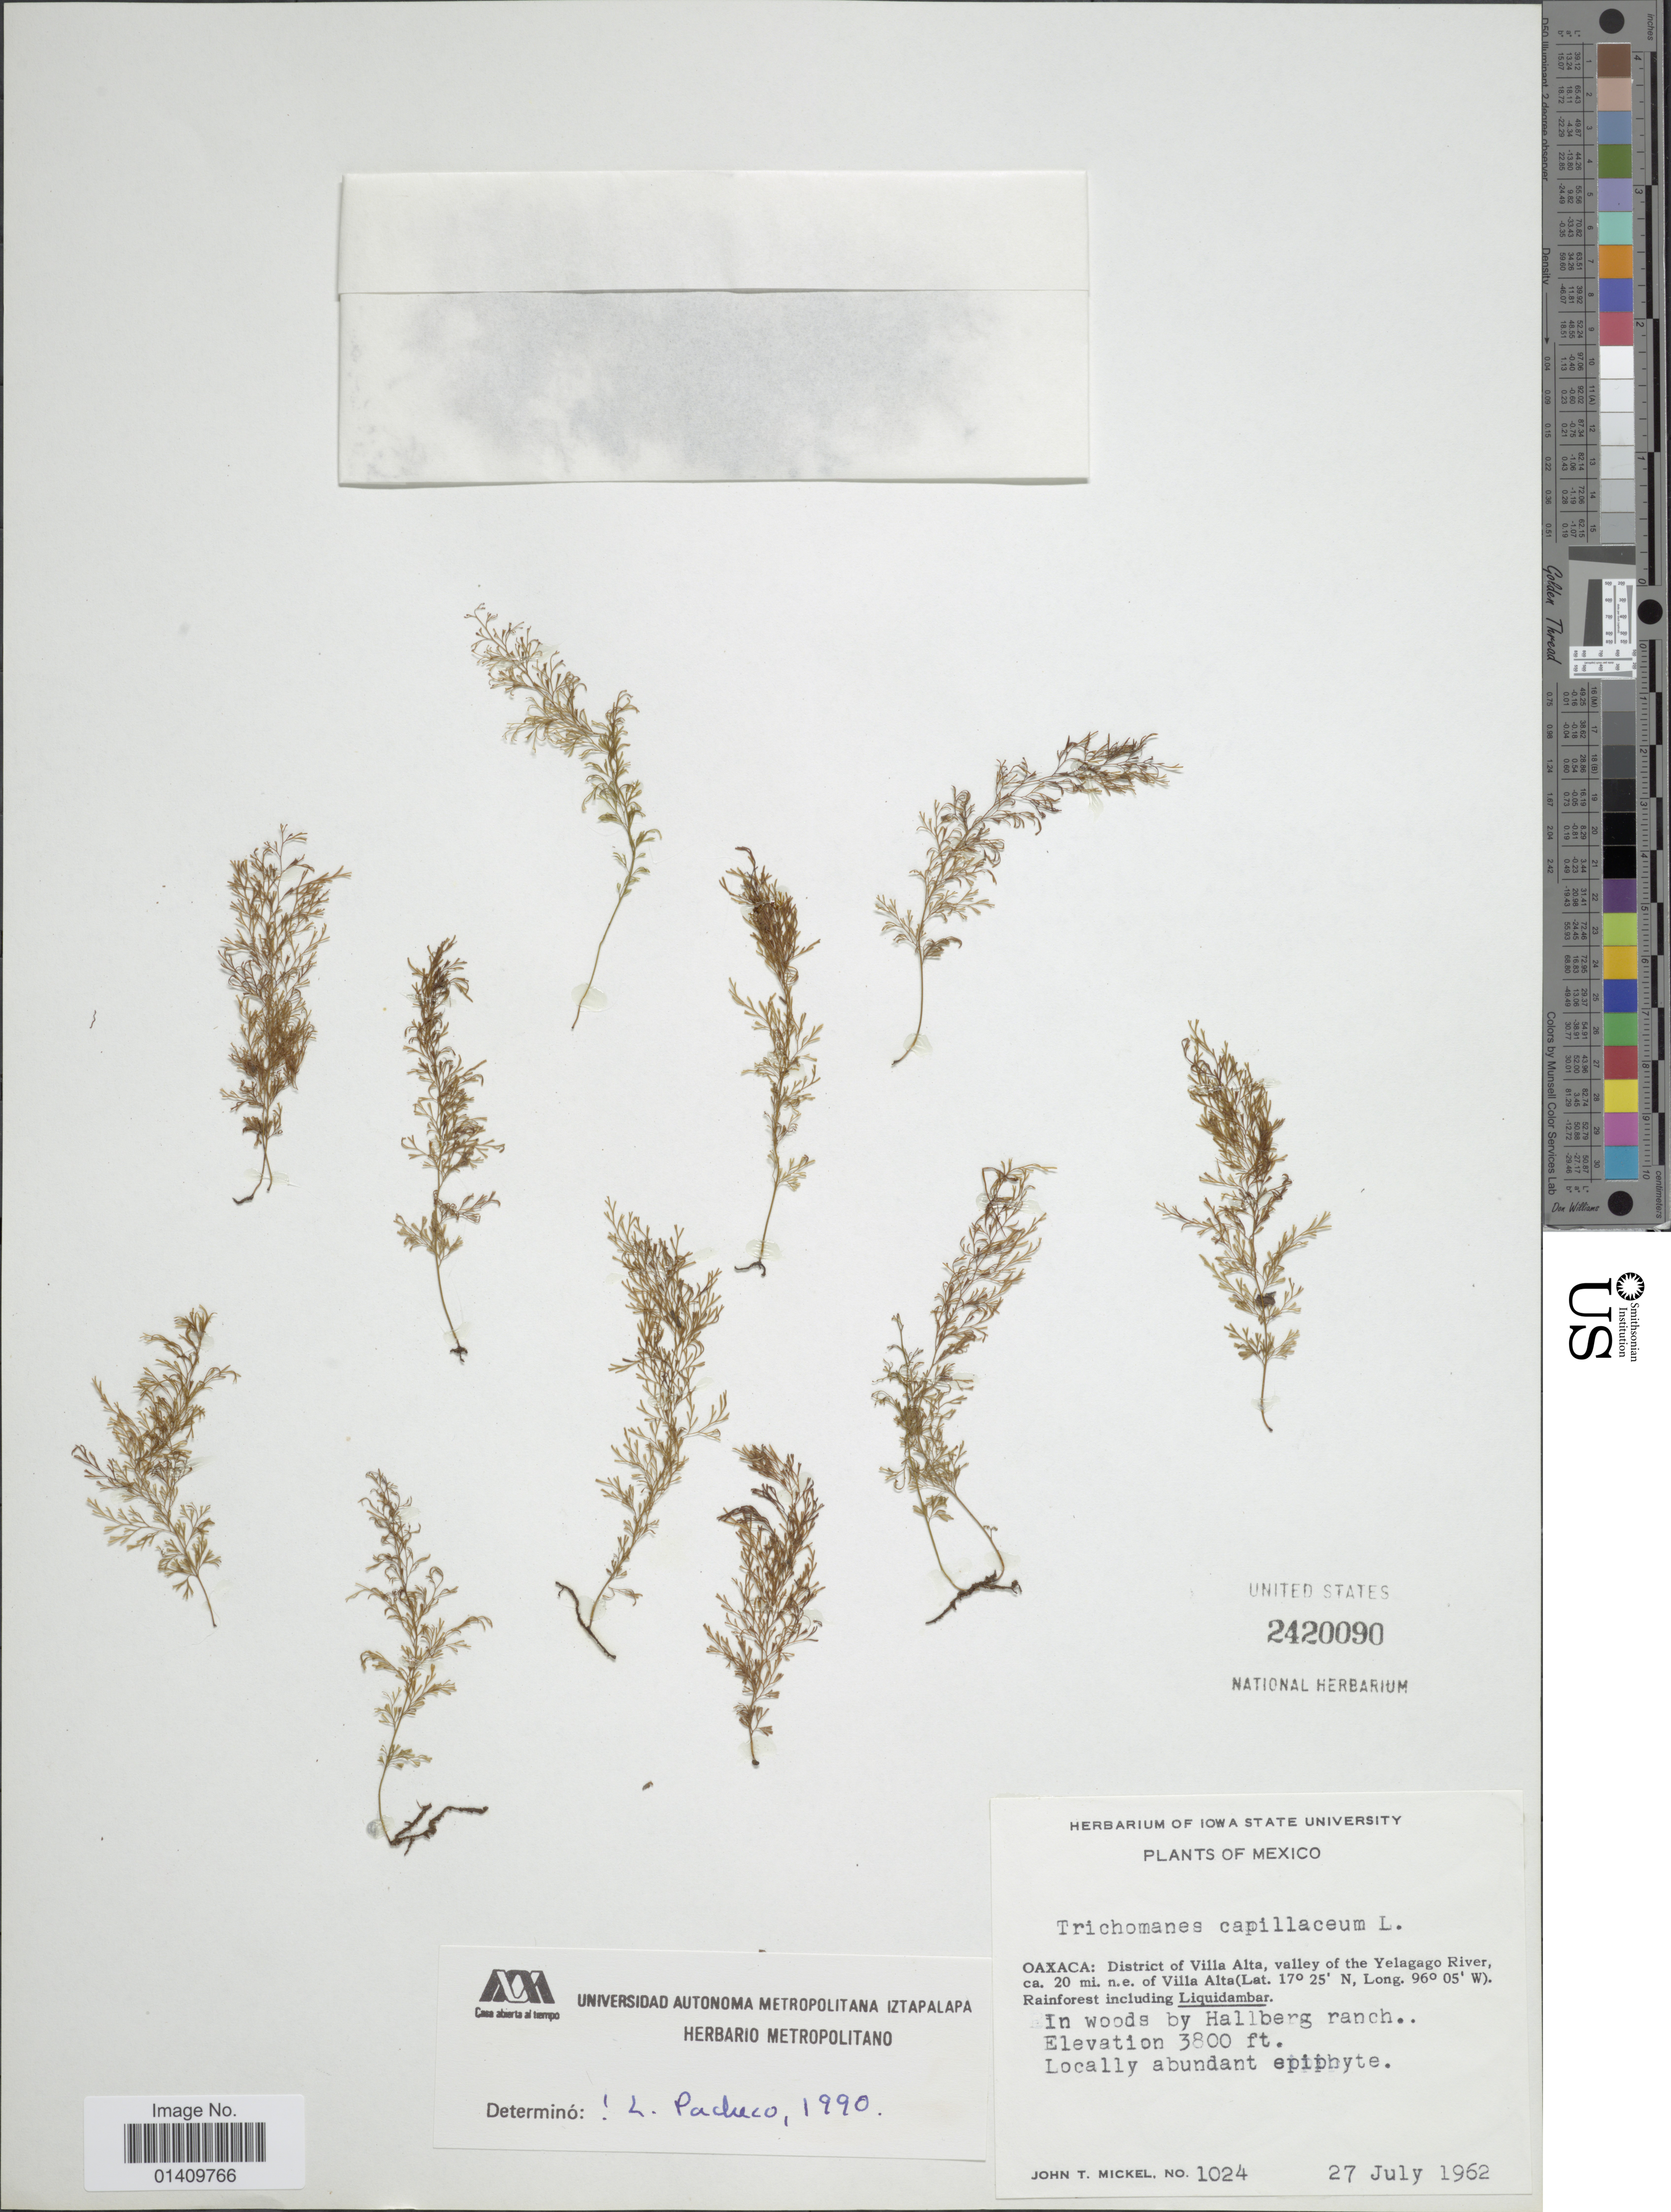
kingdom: Plantae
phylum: Tracheophyta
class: Polypodiopsida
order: Hymenophyllales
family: Hymenophyllaceae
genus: Polyphlebium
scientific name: Polyphlebium capillaceum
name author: (L.) Ebihara & Dubuisson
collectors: J. T. Mickel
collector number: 1024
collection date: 1962-07-27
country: Mexico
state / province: Oaxaca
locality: Oaxaca: district of Villa Alta valley of the Yelagago river, ca. 20mi n.e. of Villa ALta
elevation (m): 1158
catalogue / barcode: US 2420090